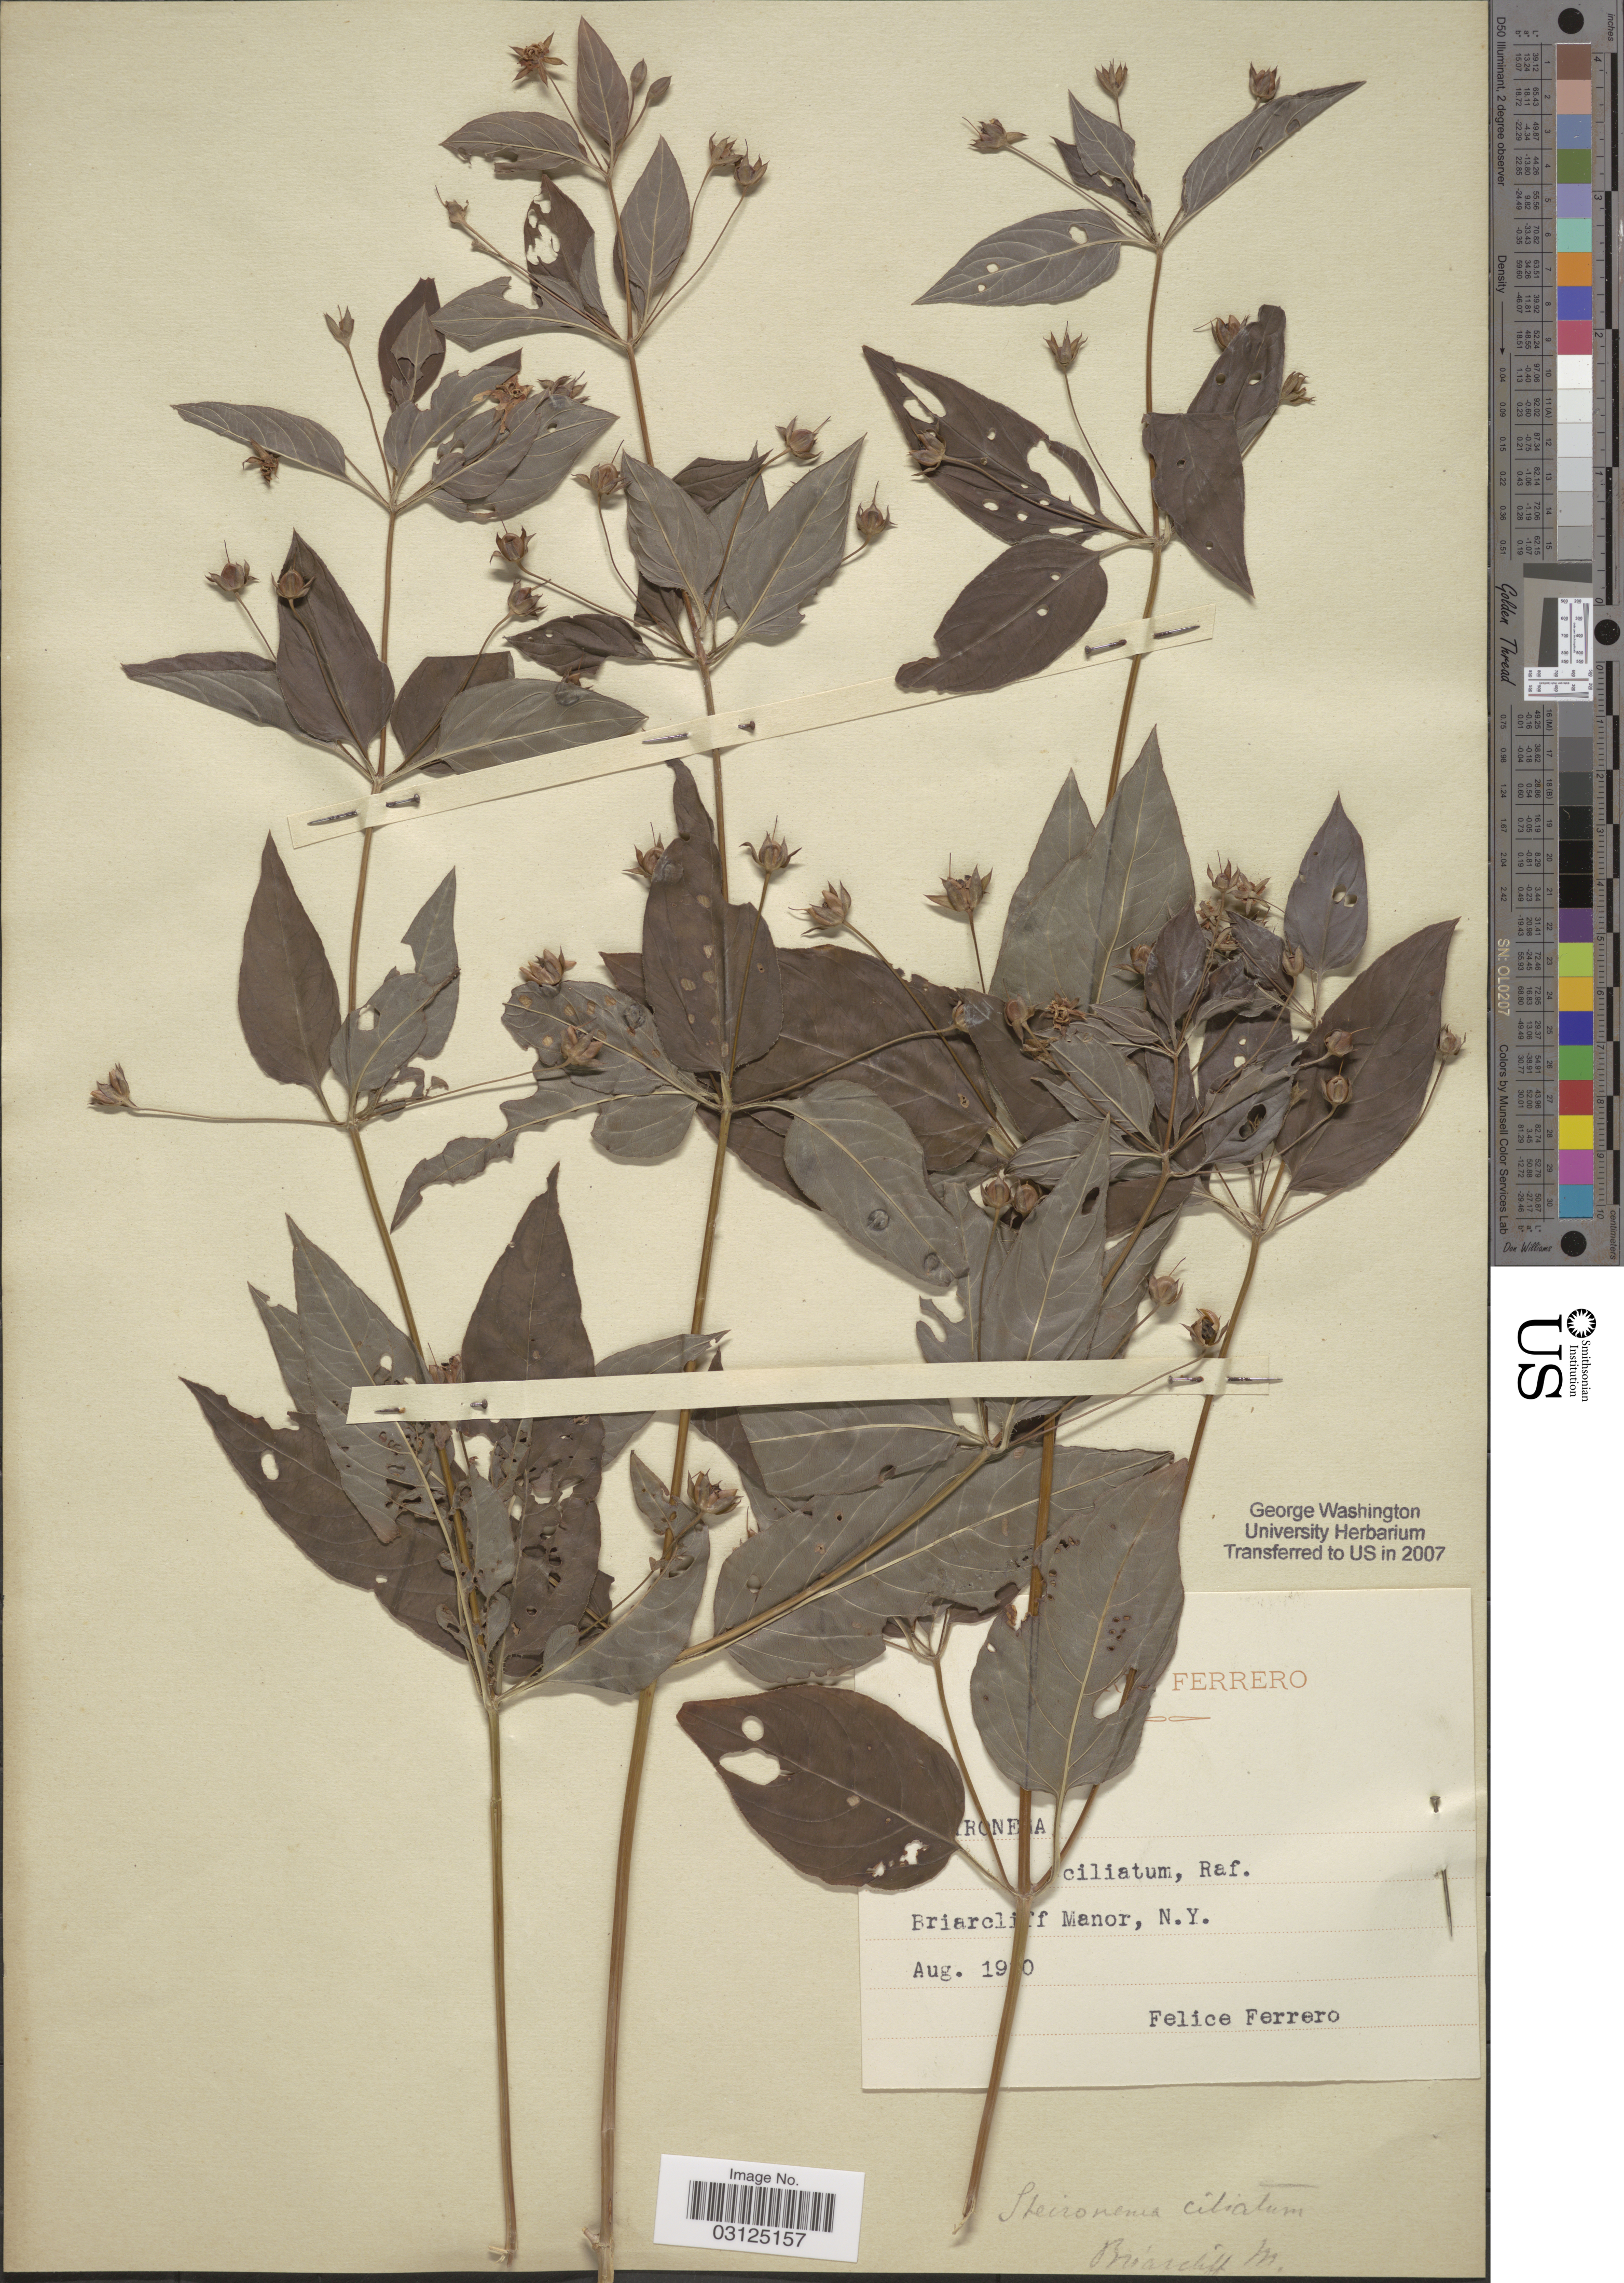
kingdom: Plantae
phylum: Tracheophyta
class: Magnoliopsida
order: Ericales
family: Primulaceae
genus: Lysimachia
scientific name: Lysimachia ciliata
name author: L.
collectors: F. Ferrero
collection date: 1910-08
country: United States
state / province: New York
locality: Briarcliff Manor.